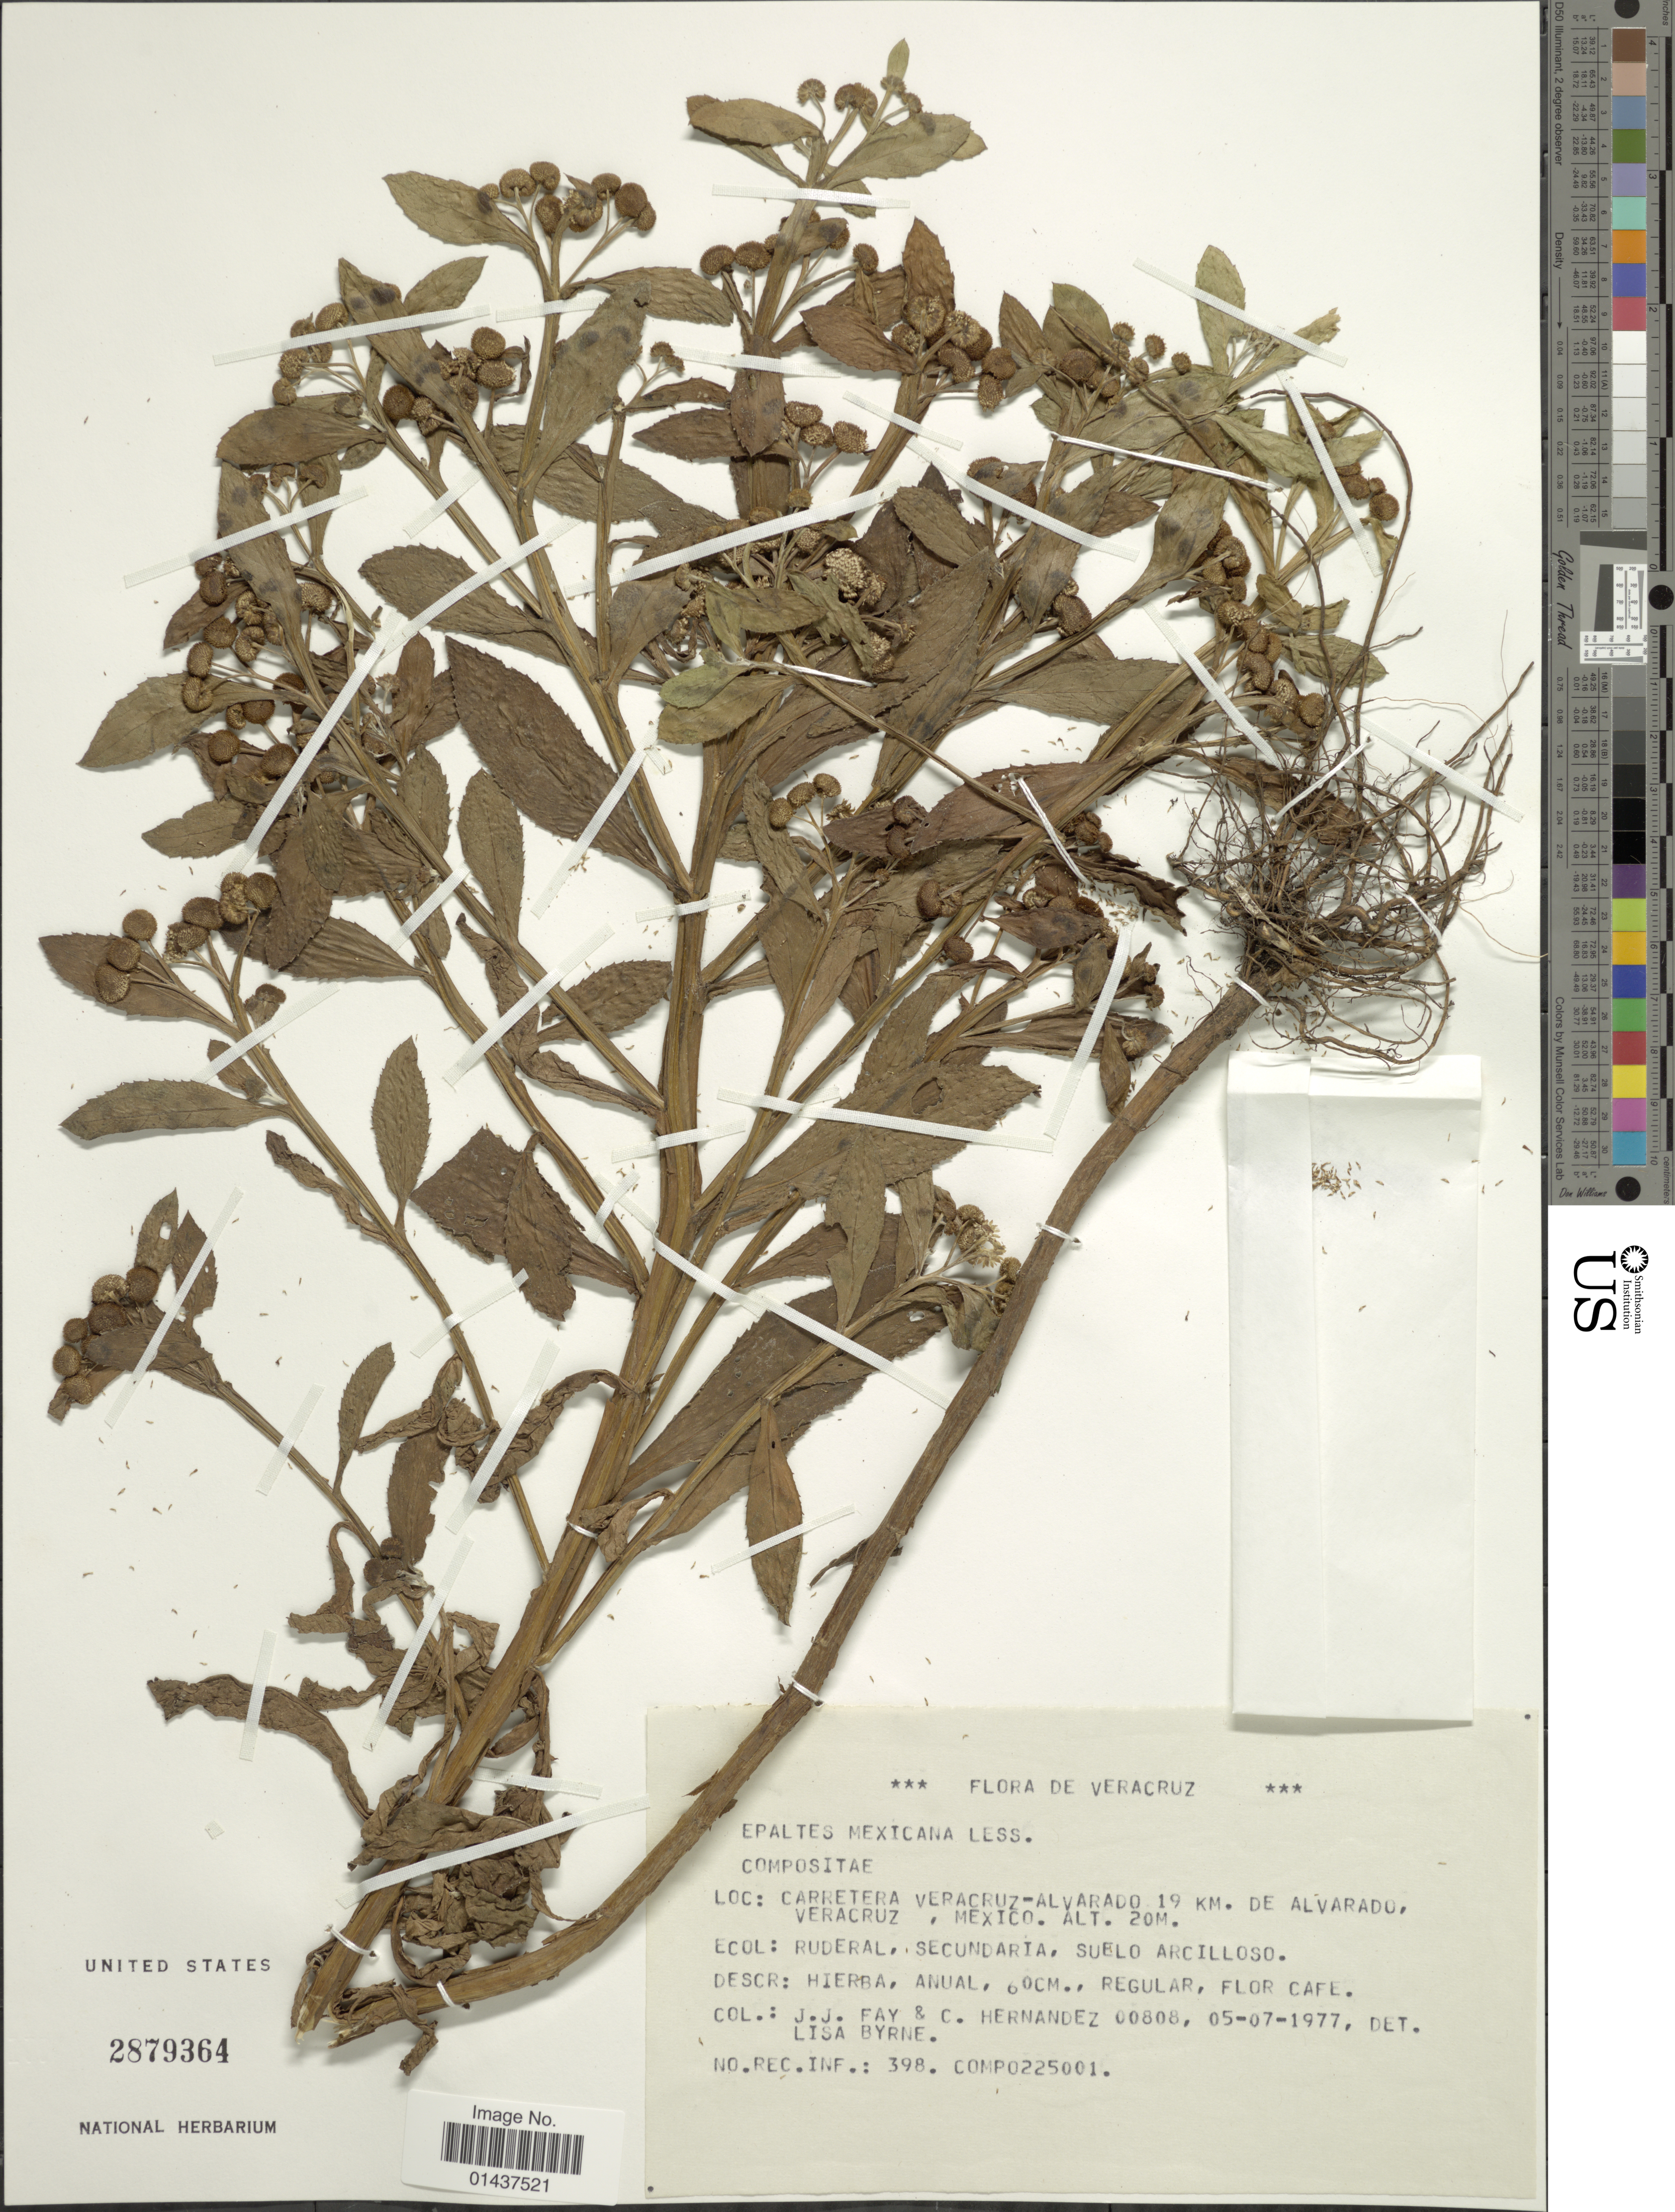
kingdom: Plantae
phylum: Tracheophyta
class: Magnoliopsida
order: Asterales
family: Asteraceae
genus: Epaltes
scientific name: Epaltes mexicana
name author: Less.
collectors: J. Fay & C. Hernandez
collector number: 00808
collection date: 1977-07-05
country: Mexico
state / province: Veracruz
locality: Carretera Verazruz-Alvarado 19 km de Alvarado, Veracruz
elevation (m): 20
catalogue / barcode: US 2879364